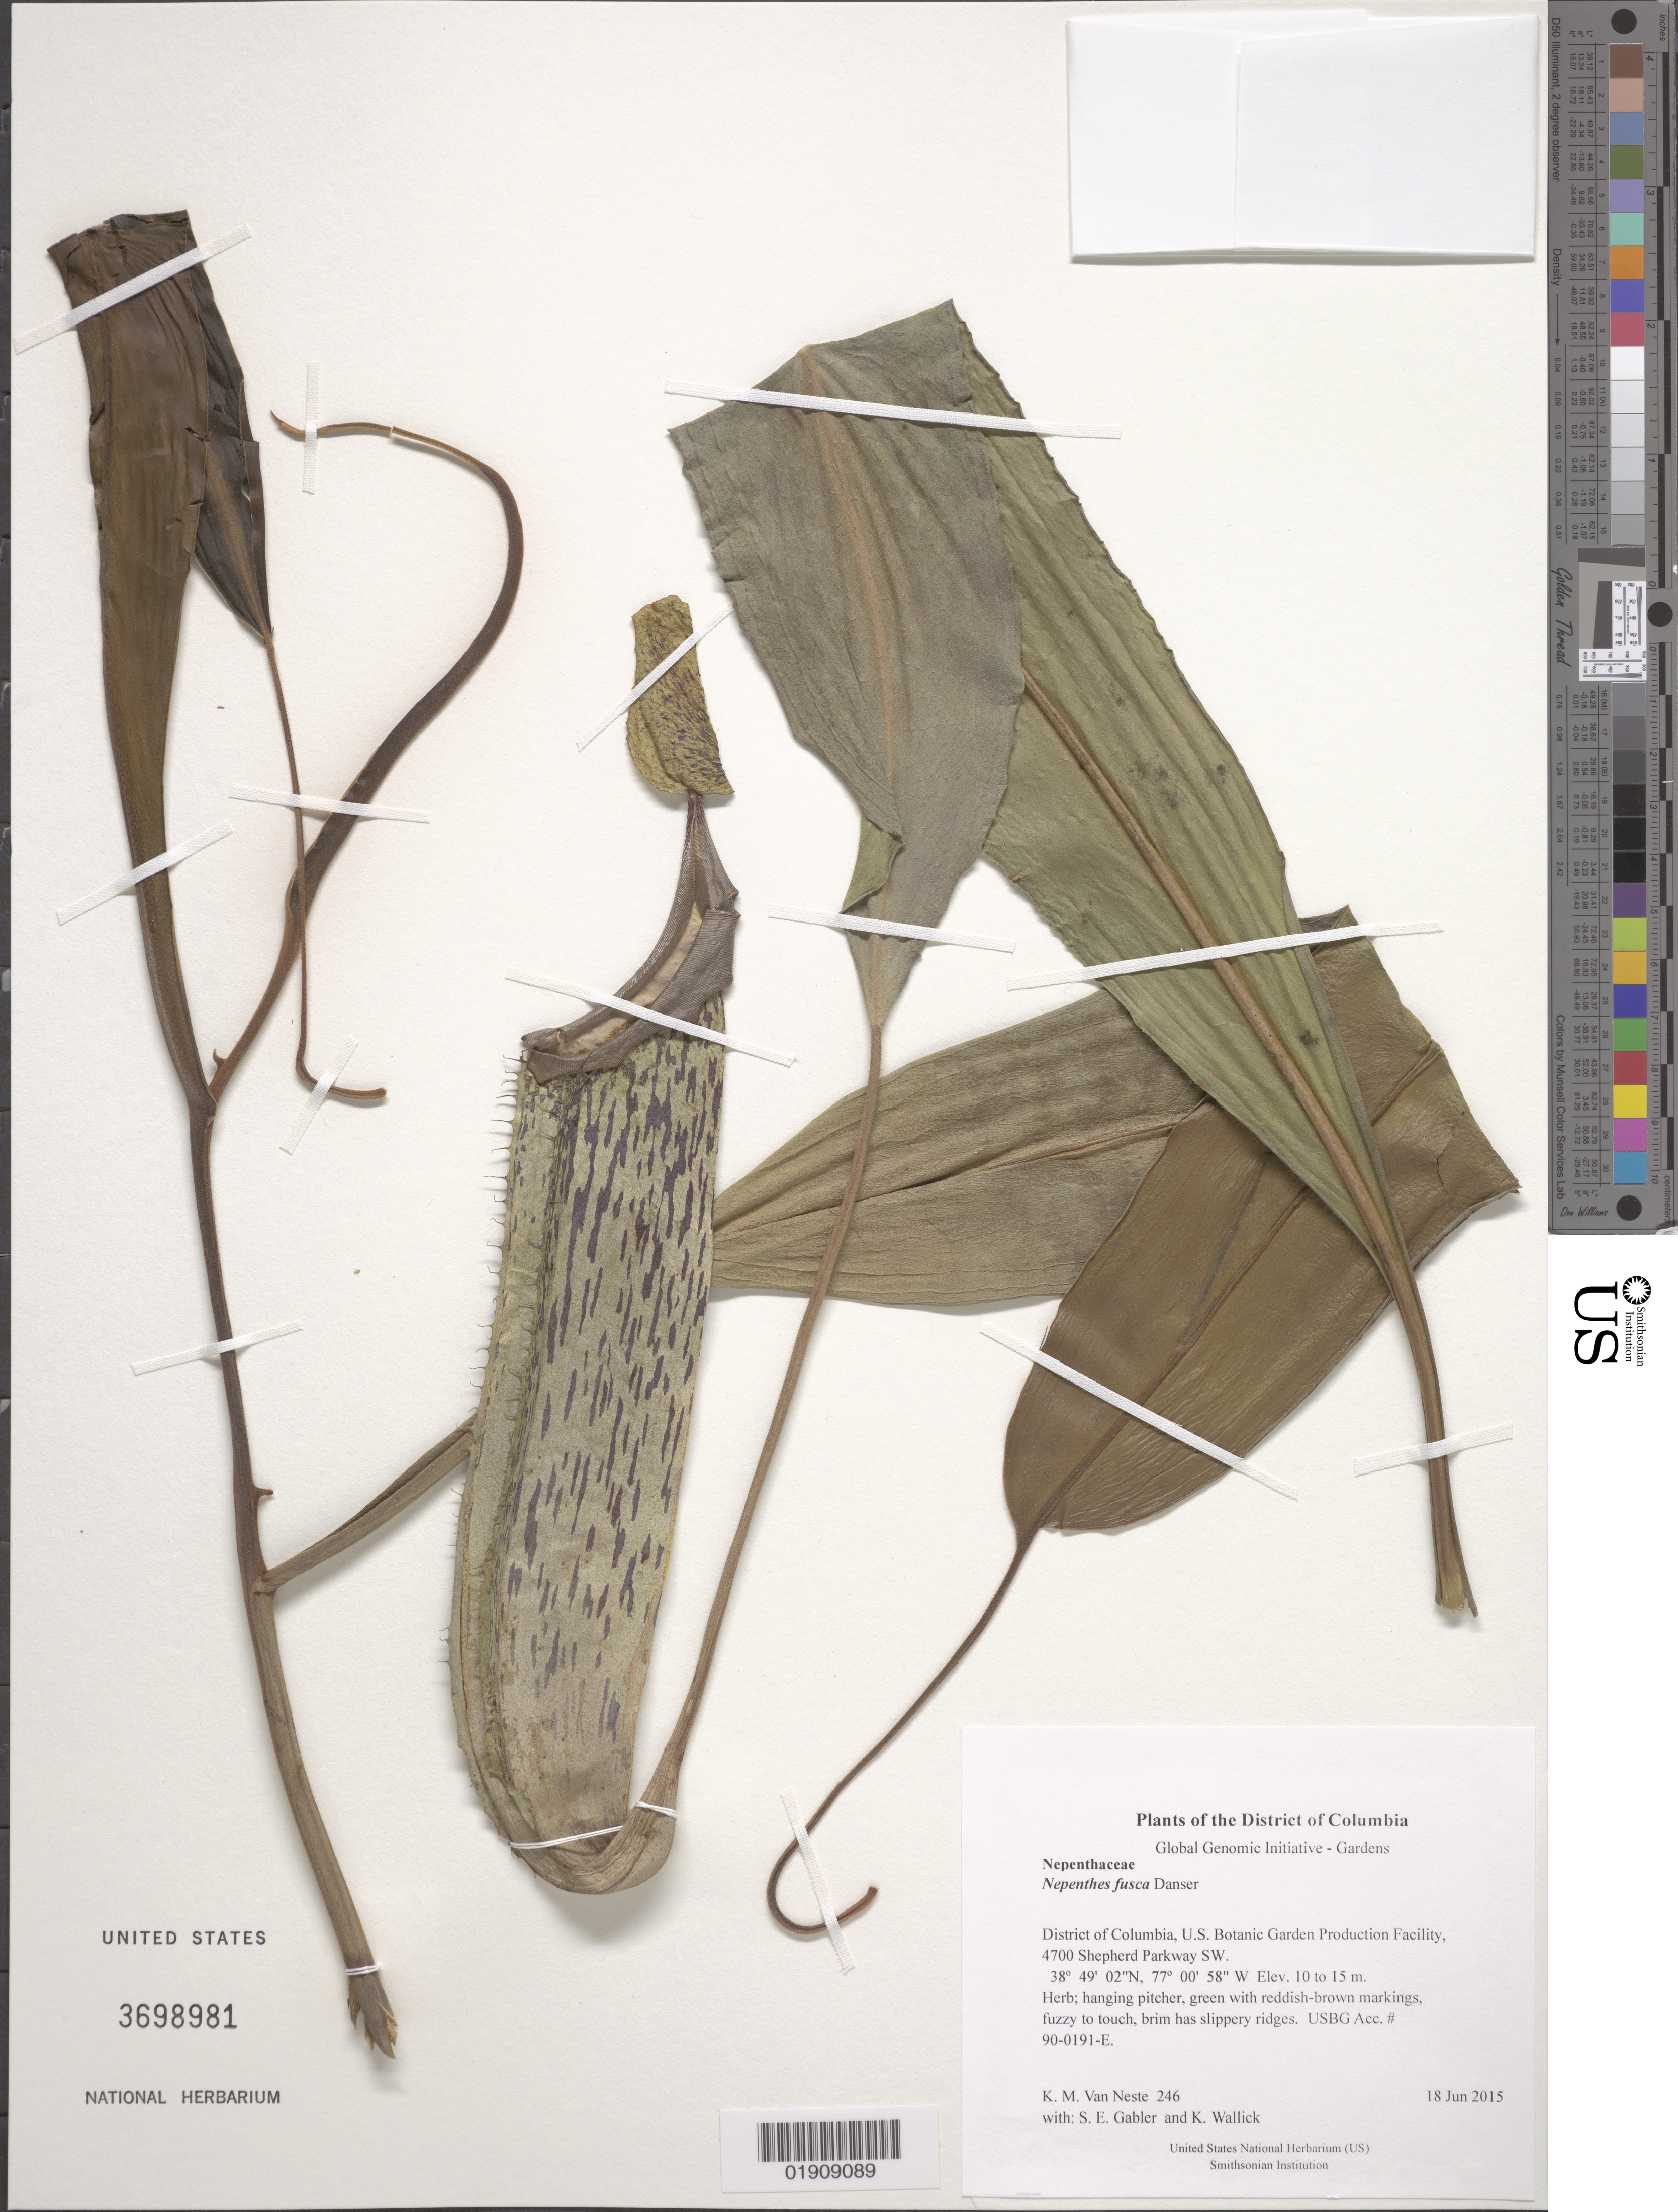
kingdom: Plantae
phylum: Tracheophyta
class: Magnoliopsida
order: Caryophyllales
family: Nepenthaceae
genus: Nepenthes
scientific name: Nepenthes fusca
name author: Danser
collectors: K. M. Van Neste, S. E. Gabler & K. Wallick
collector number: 246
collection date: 2015-06-18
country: United States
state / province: District of Columbia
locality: U.S. Botanic Garden Production Facility, 4700 Shepherd Parkway SW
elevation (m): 10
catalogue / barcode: US 3698981